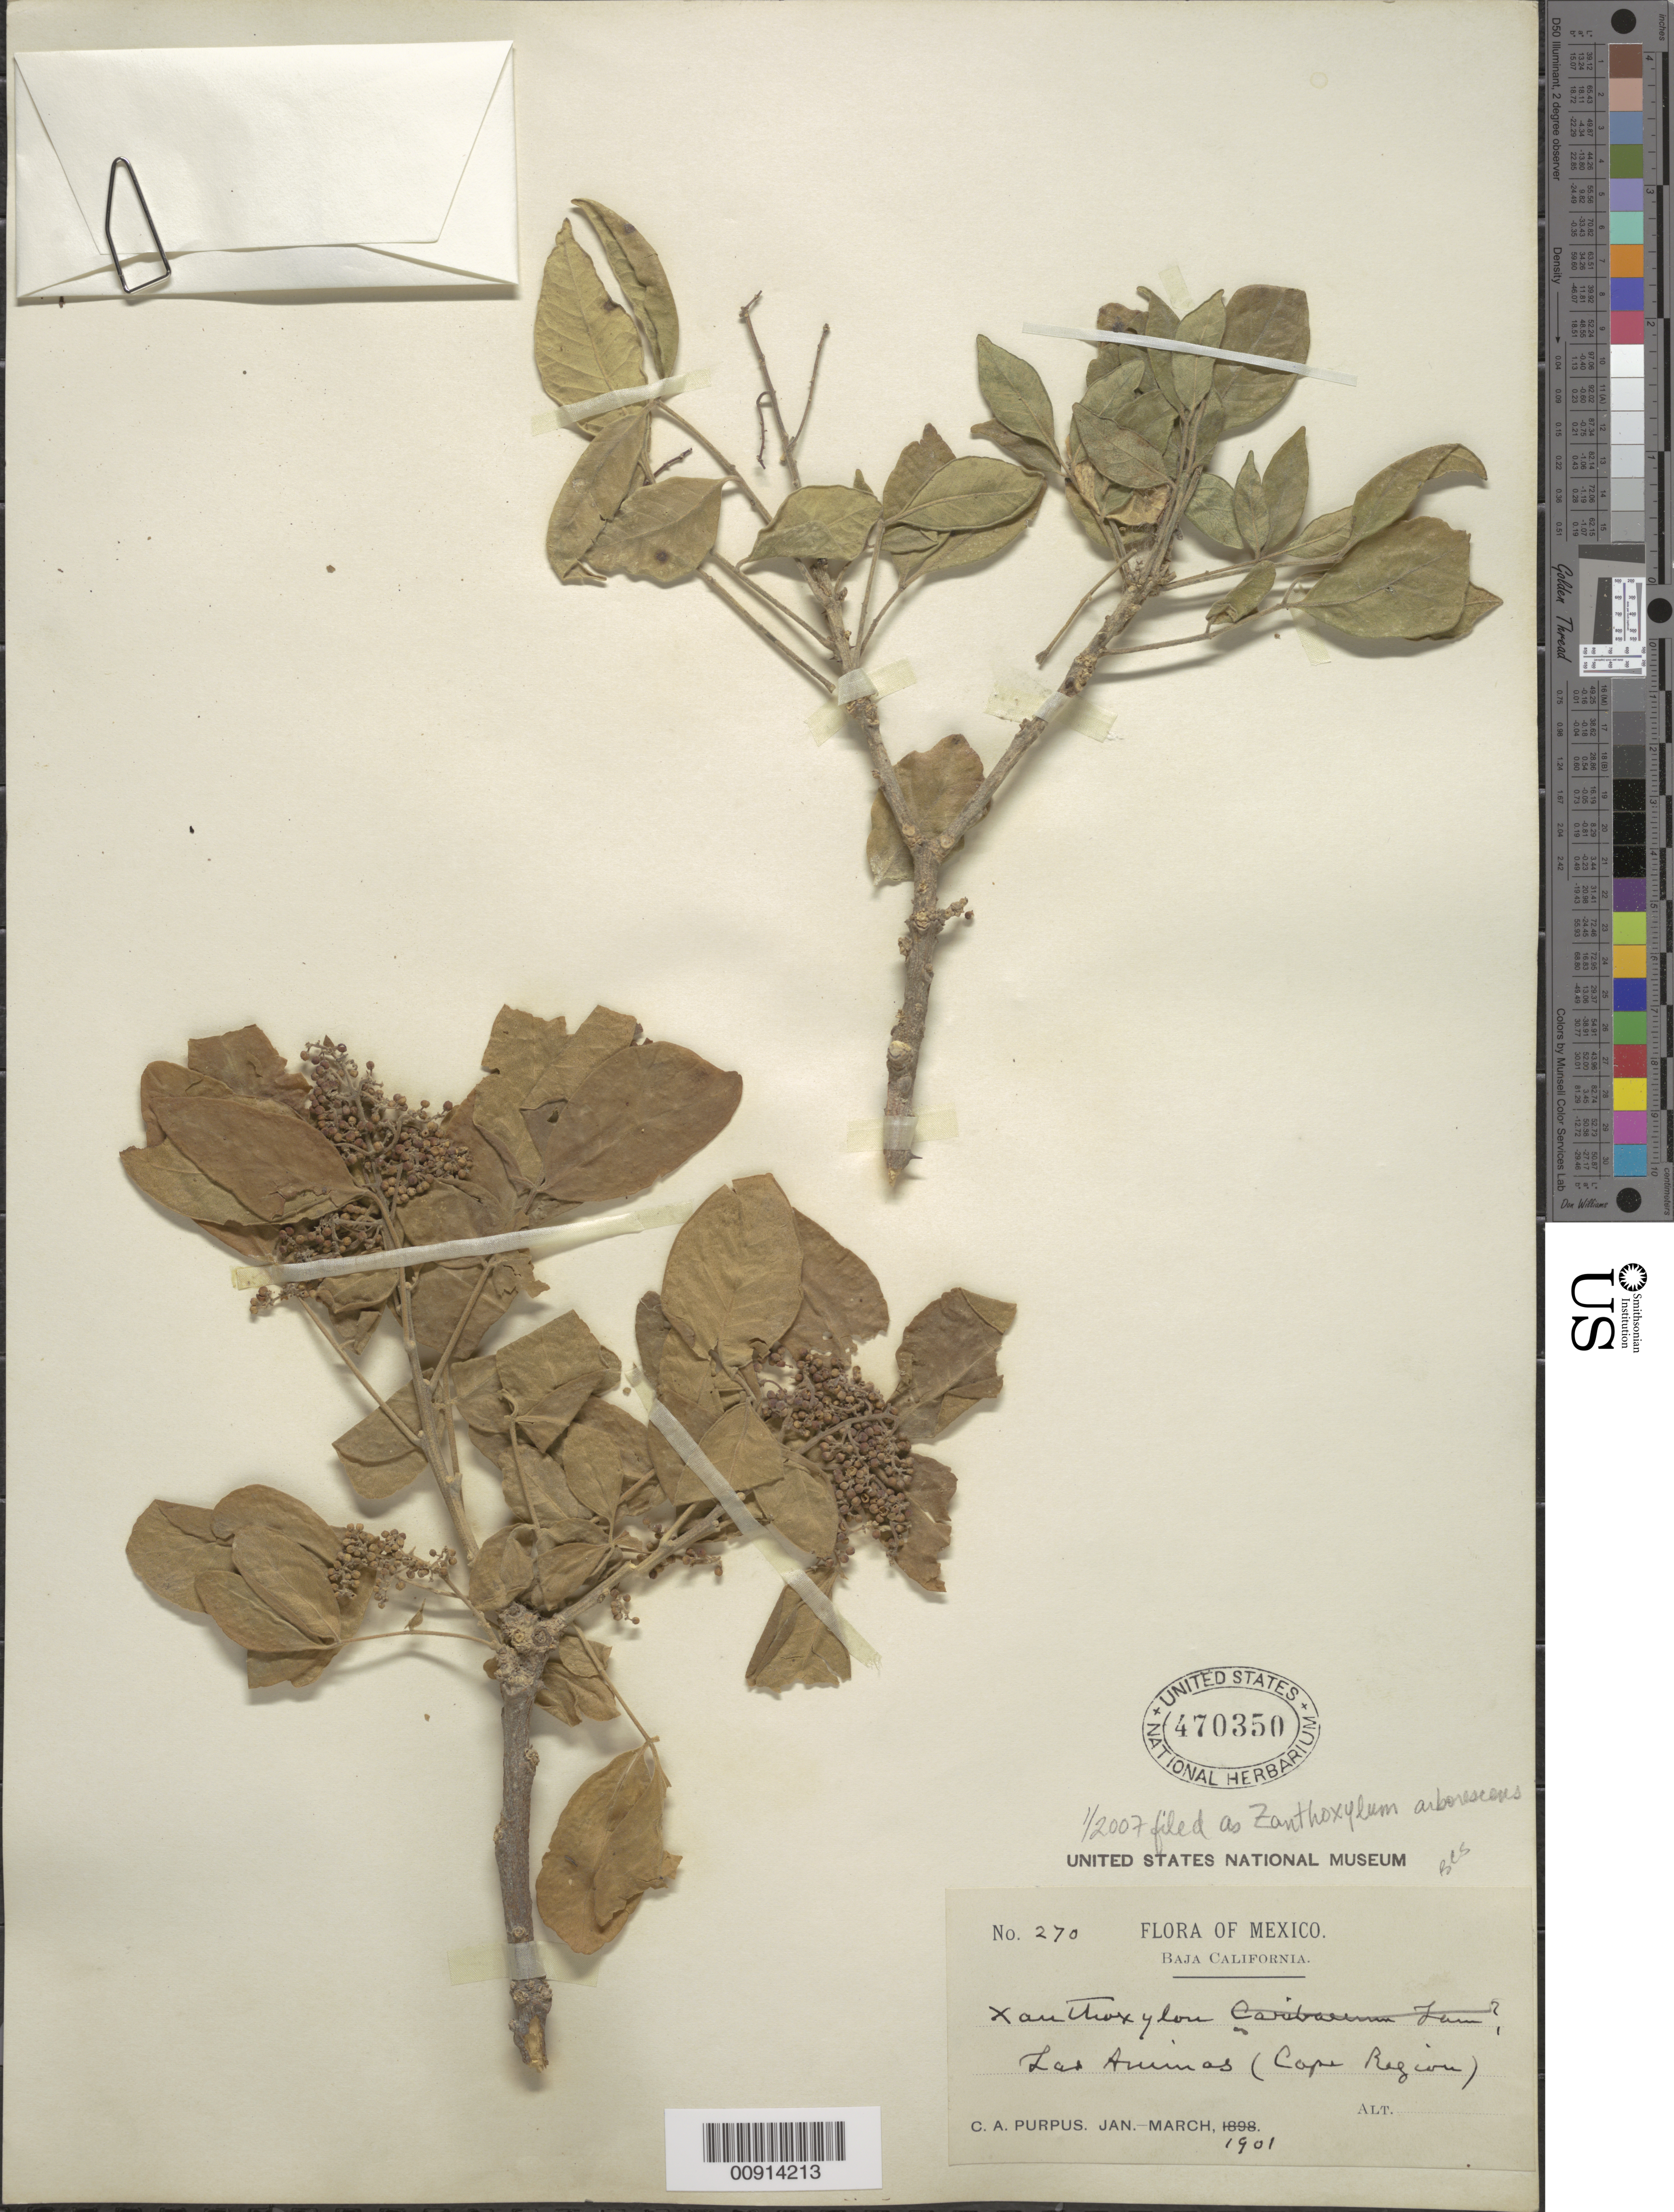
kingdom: Plantae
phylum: Tracheophyta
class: Magnoliopsida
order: Sapindales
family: Rutaceae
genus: Zanthoxylum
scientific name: Zanthoxylum arborescens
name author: Rose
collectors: C. A. Purpus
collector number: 270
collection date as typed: Jan 1901 to -- Mar 1901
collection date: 1901-01/1901-03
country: Mexico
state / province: Baja California Sur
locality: Las Animas (Cape Region).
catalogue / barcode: US 470350